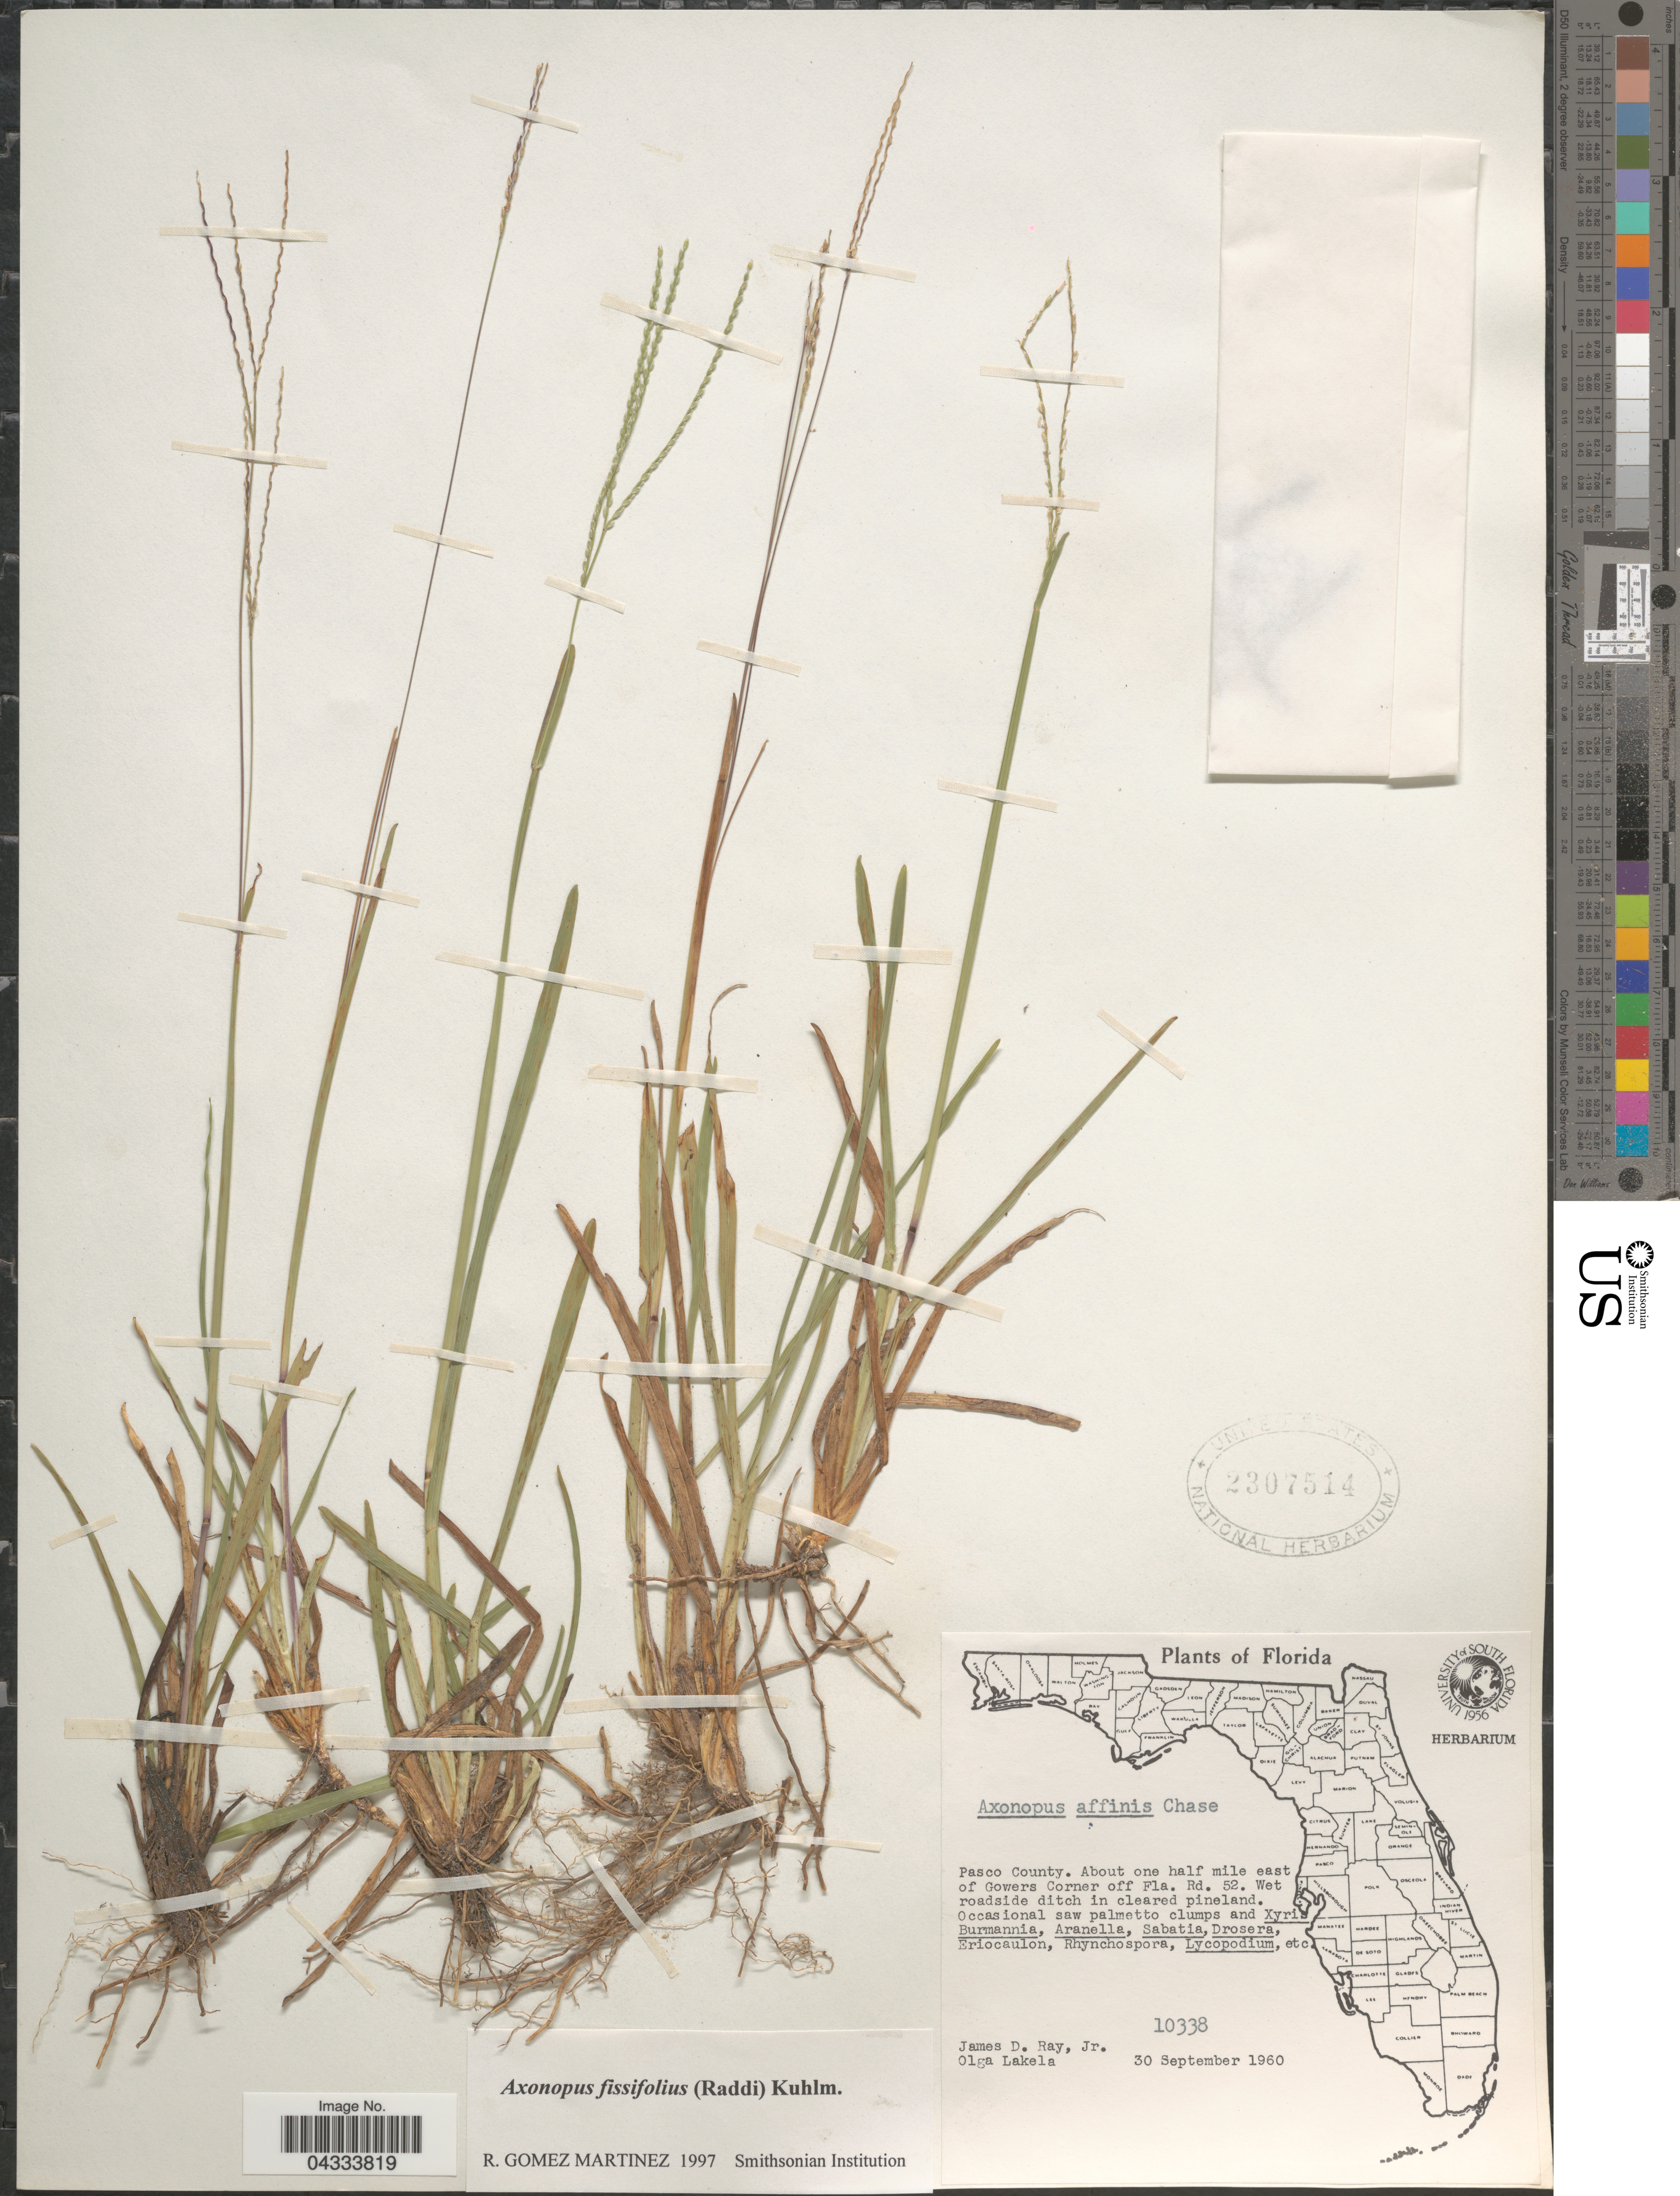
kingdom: Plantae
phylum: Tracheophyta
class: Liliopsida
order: Poales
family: Poaceae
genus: Axonopus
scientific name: Axonopus fissifolius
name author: (Raddi) Kuhlm.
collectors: J. D. Ray Jr. & O. K. Lakela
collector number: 10338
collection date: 1960-09-30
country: United States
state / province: Florida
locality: Pasco County. About one half mile east of Gowers Corner off Fla. Rd. 52.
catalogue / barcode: US 2307514